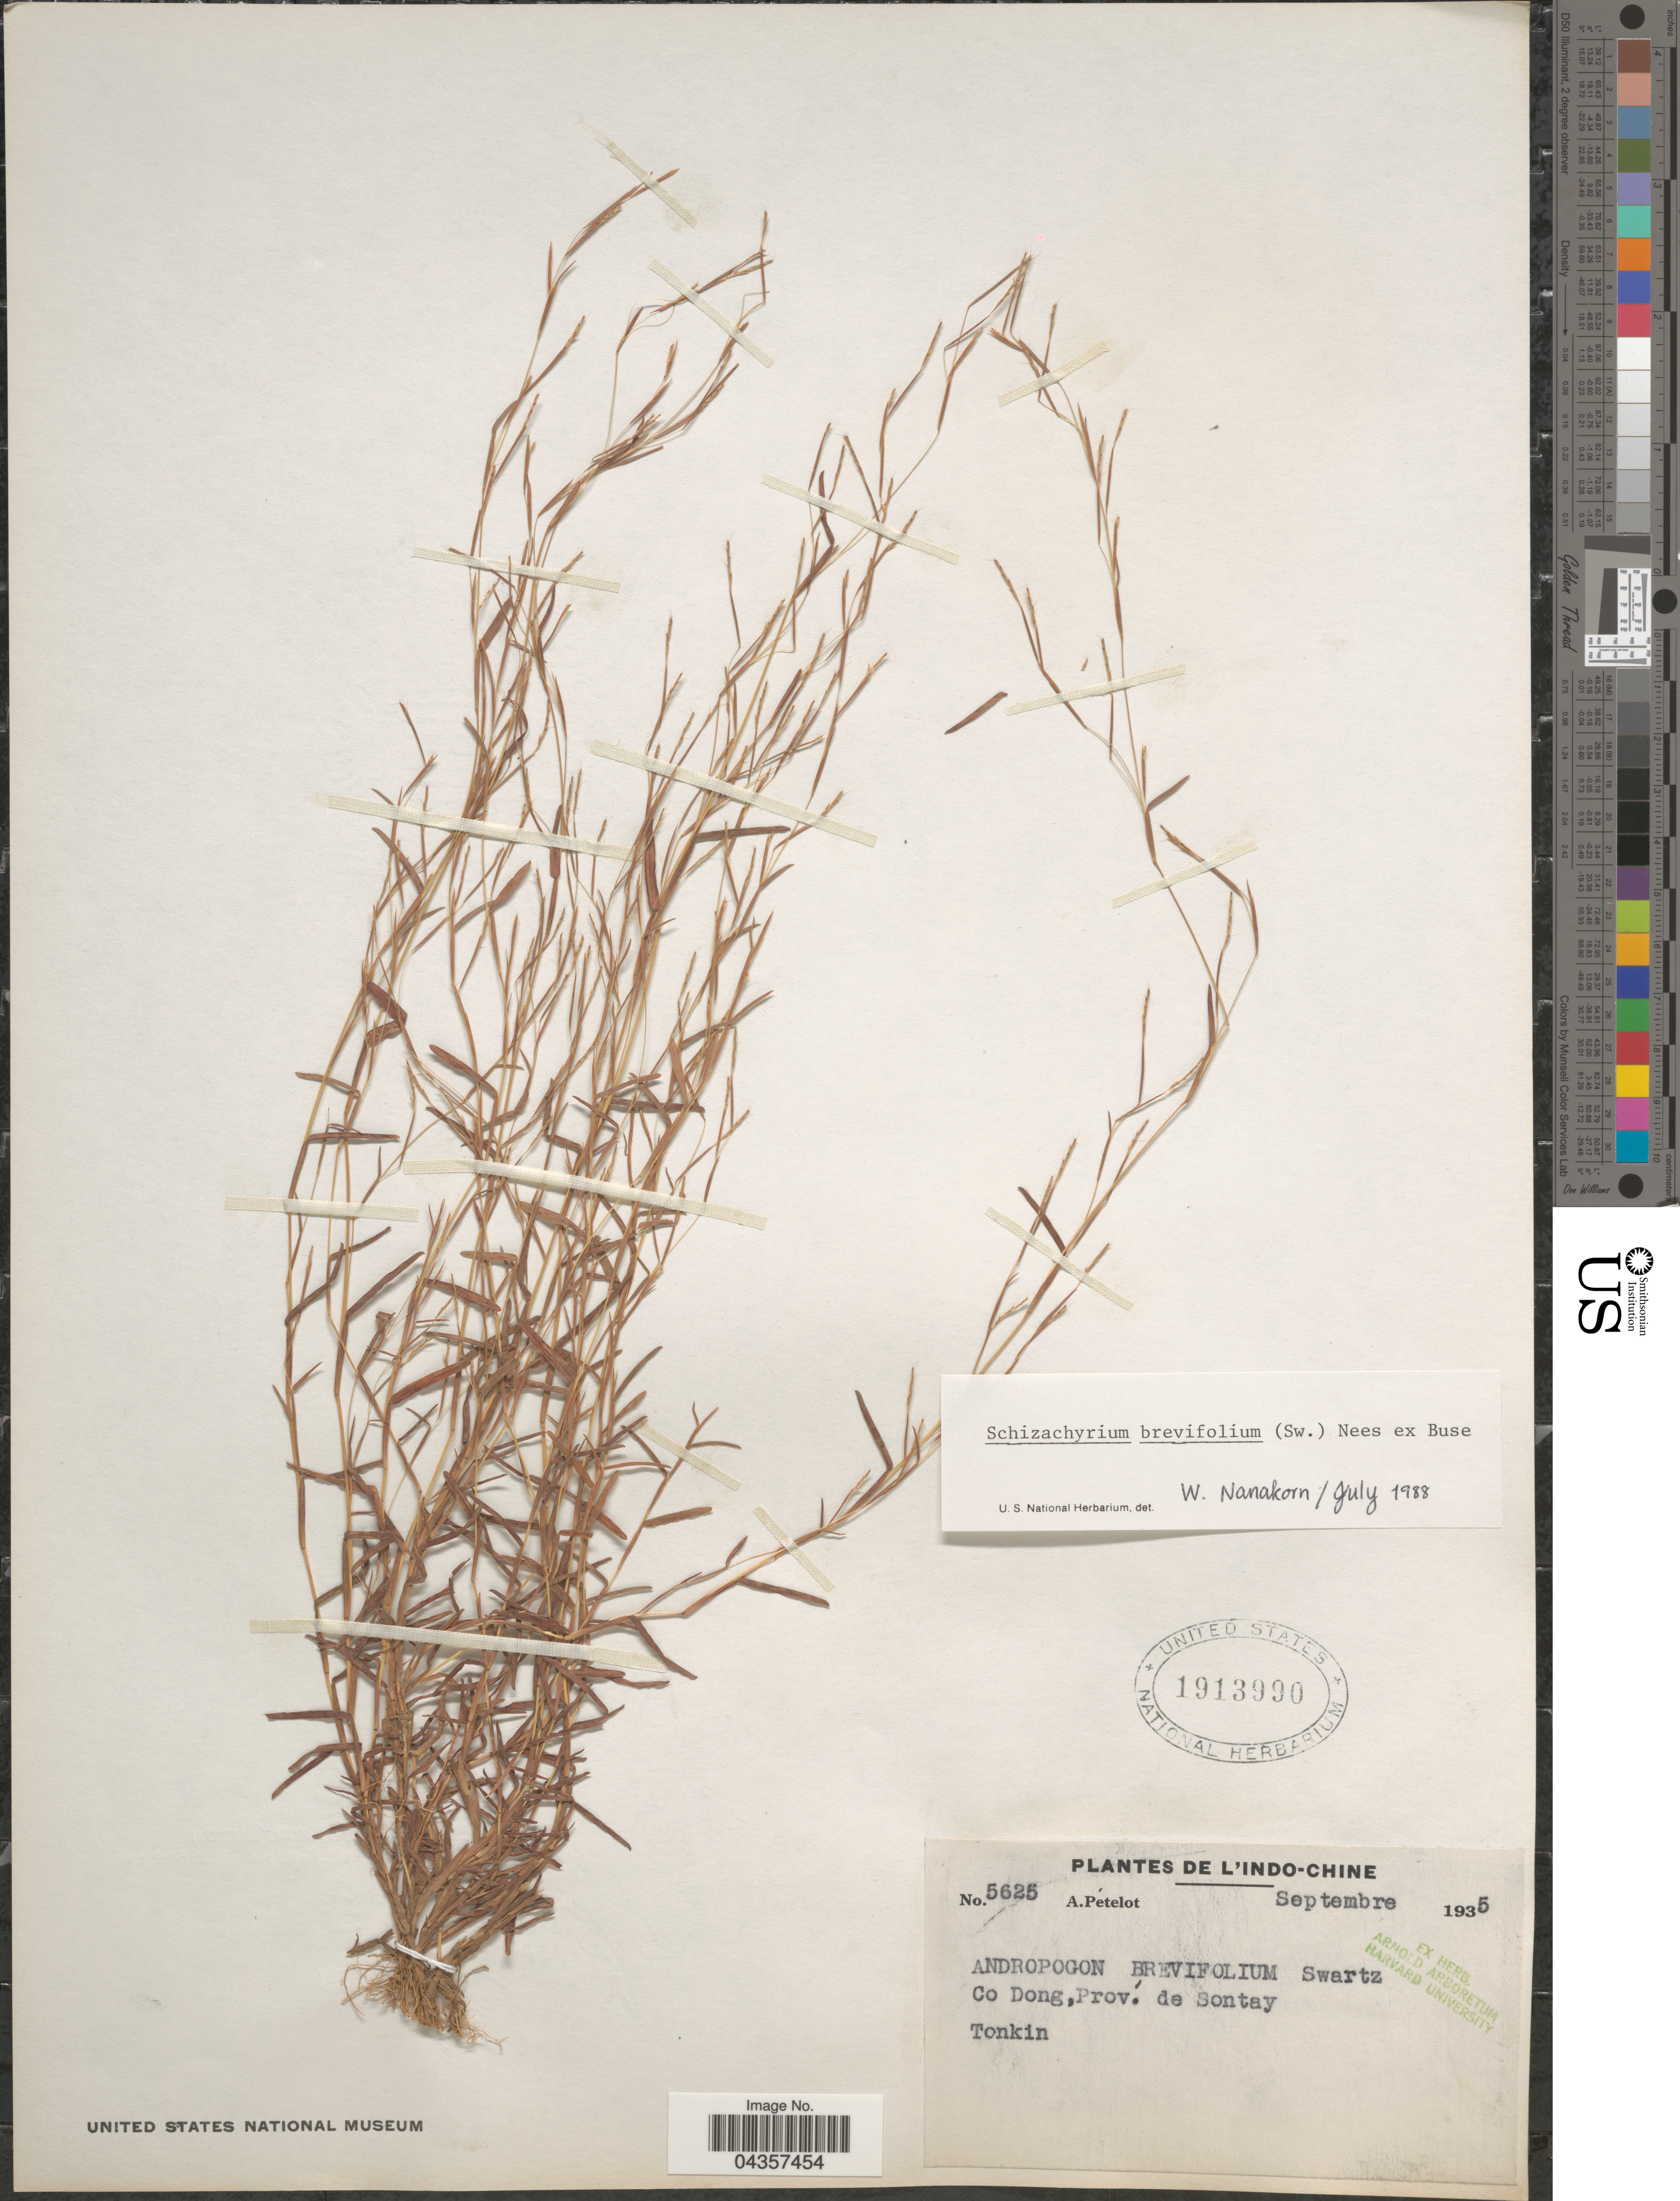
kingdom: Plantae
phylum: Tracheophyta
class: Liliopsida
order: Poales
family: Poaceae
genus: Schizachyrium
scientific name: Schizachyrium brevifolium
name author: (Sw.) Nees ex Büse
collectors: A. Petelot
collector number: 5625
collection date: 1935-09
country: Vietnam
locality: Indo-Chine. Co Dong, prov. de Sontay. Tonkin.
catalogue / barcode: US 1913990